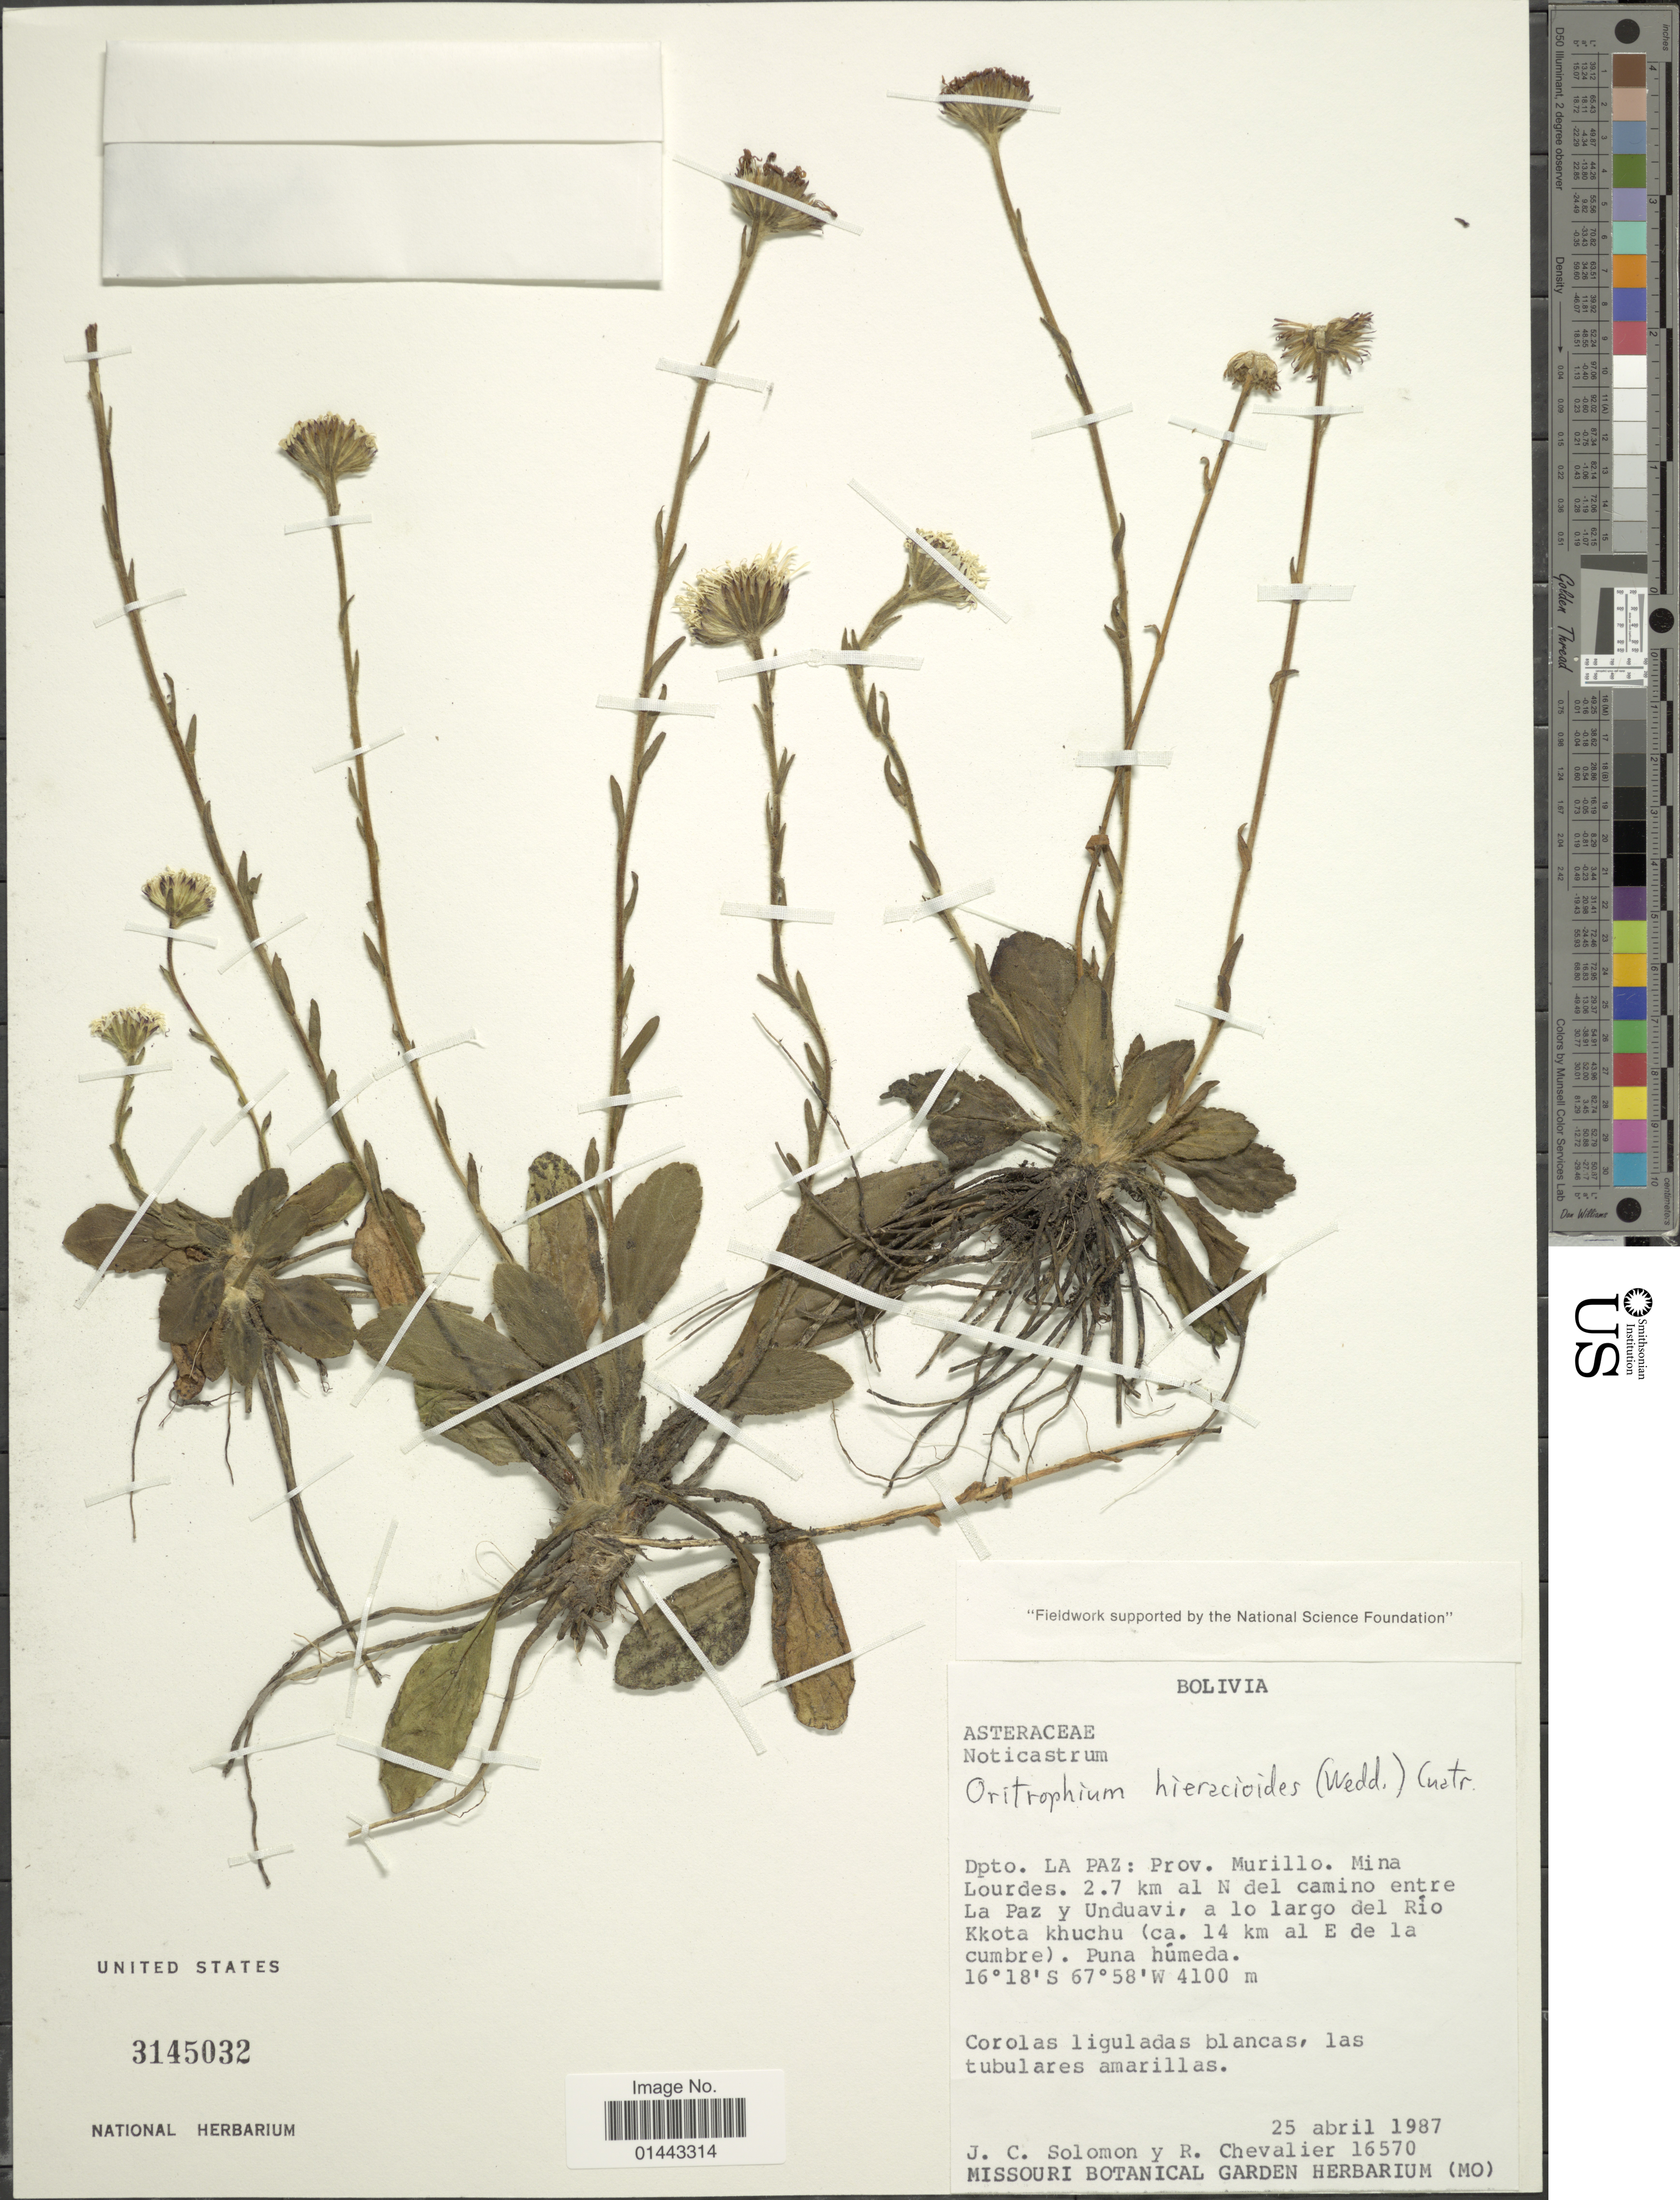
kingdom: Plantae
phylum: Tracheophyta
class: Magnoliopsida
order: Asterales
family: Asteraceae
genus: Oritrophium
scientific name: Oritrophium hieracioides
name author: (Wedd.) Cuatrec.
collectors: J. C. Solomon & R. C. Chevalier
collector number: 16570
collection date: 1987-04-25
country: Bolivia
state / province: La Paz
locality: Prov. Murillo, Mina Lourdes, 2.7 km al N del camino entre La Paz y Unduavi, a lo largo del Rio Khota Khuchu (ca. 14 km al E de la cumbre).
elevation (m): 4100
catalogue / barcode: US 3145032